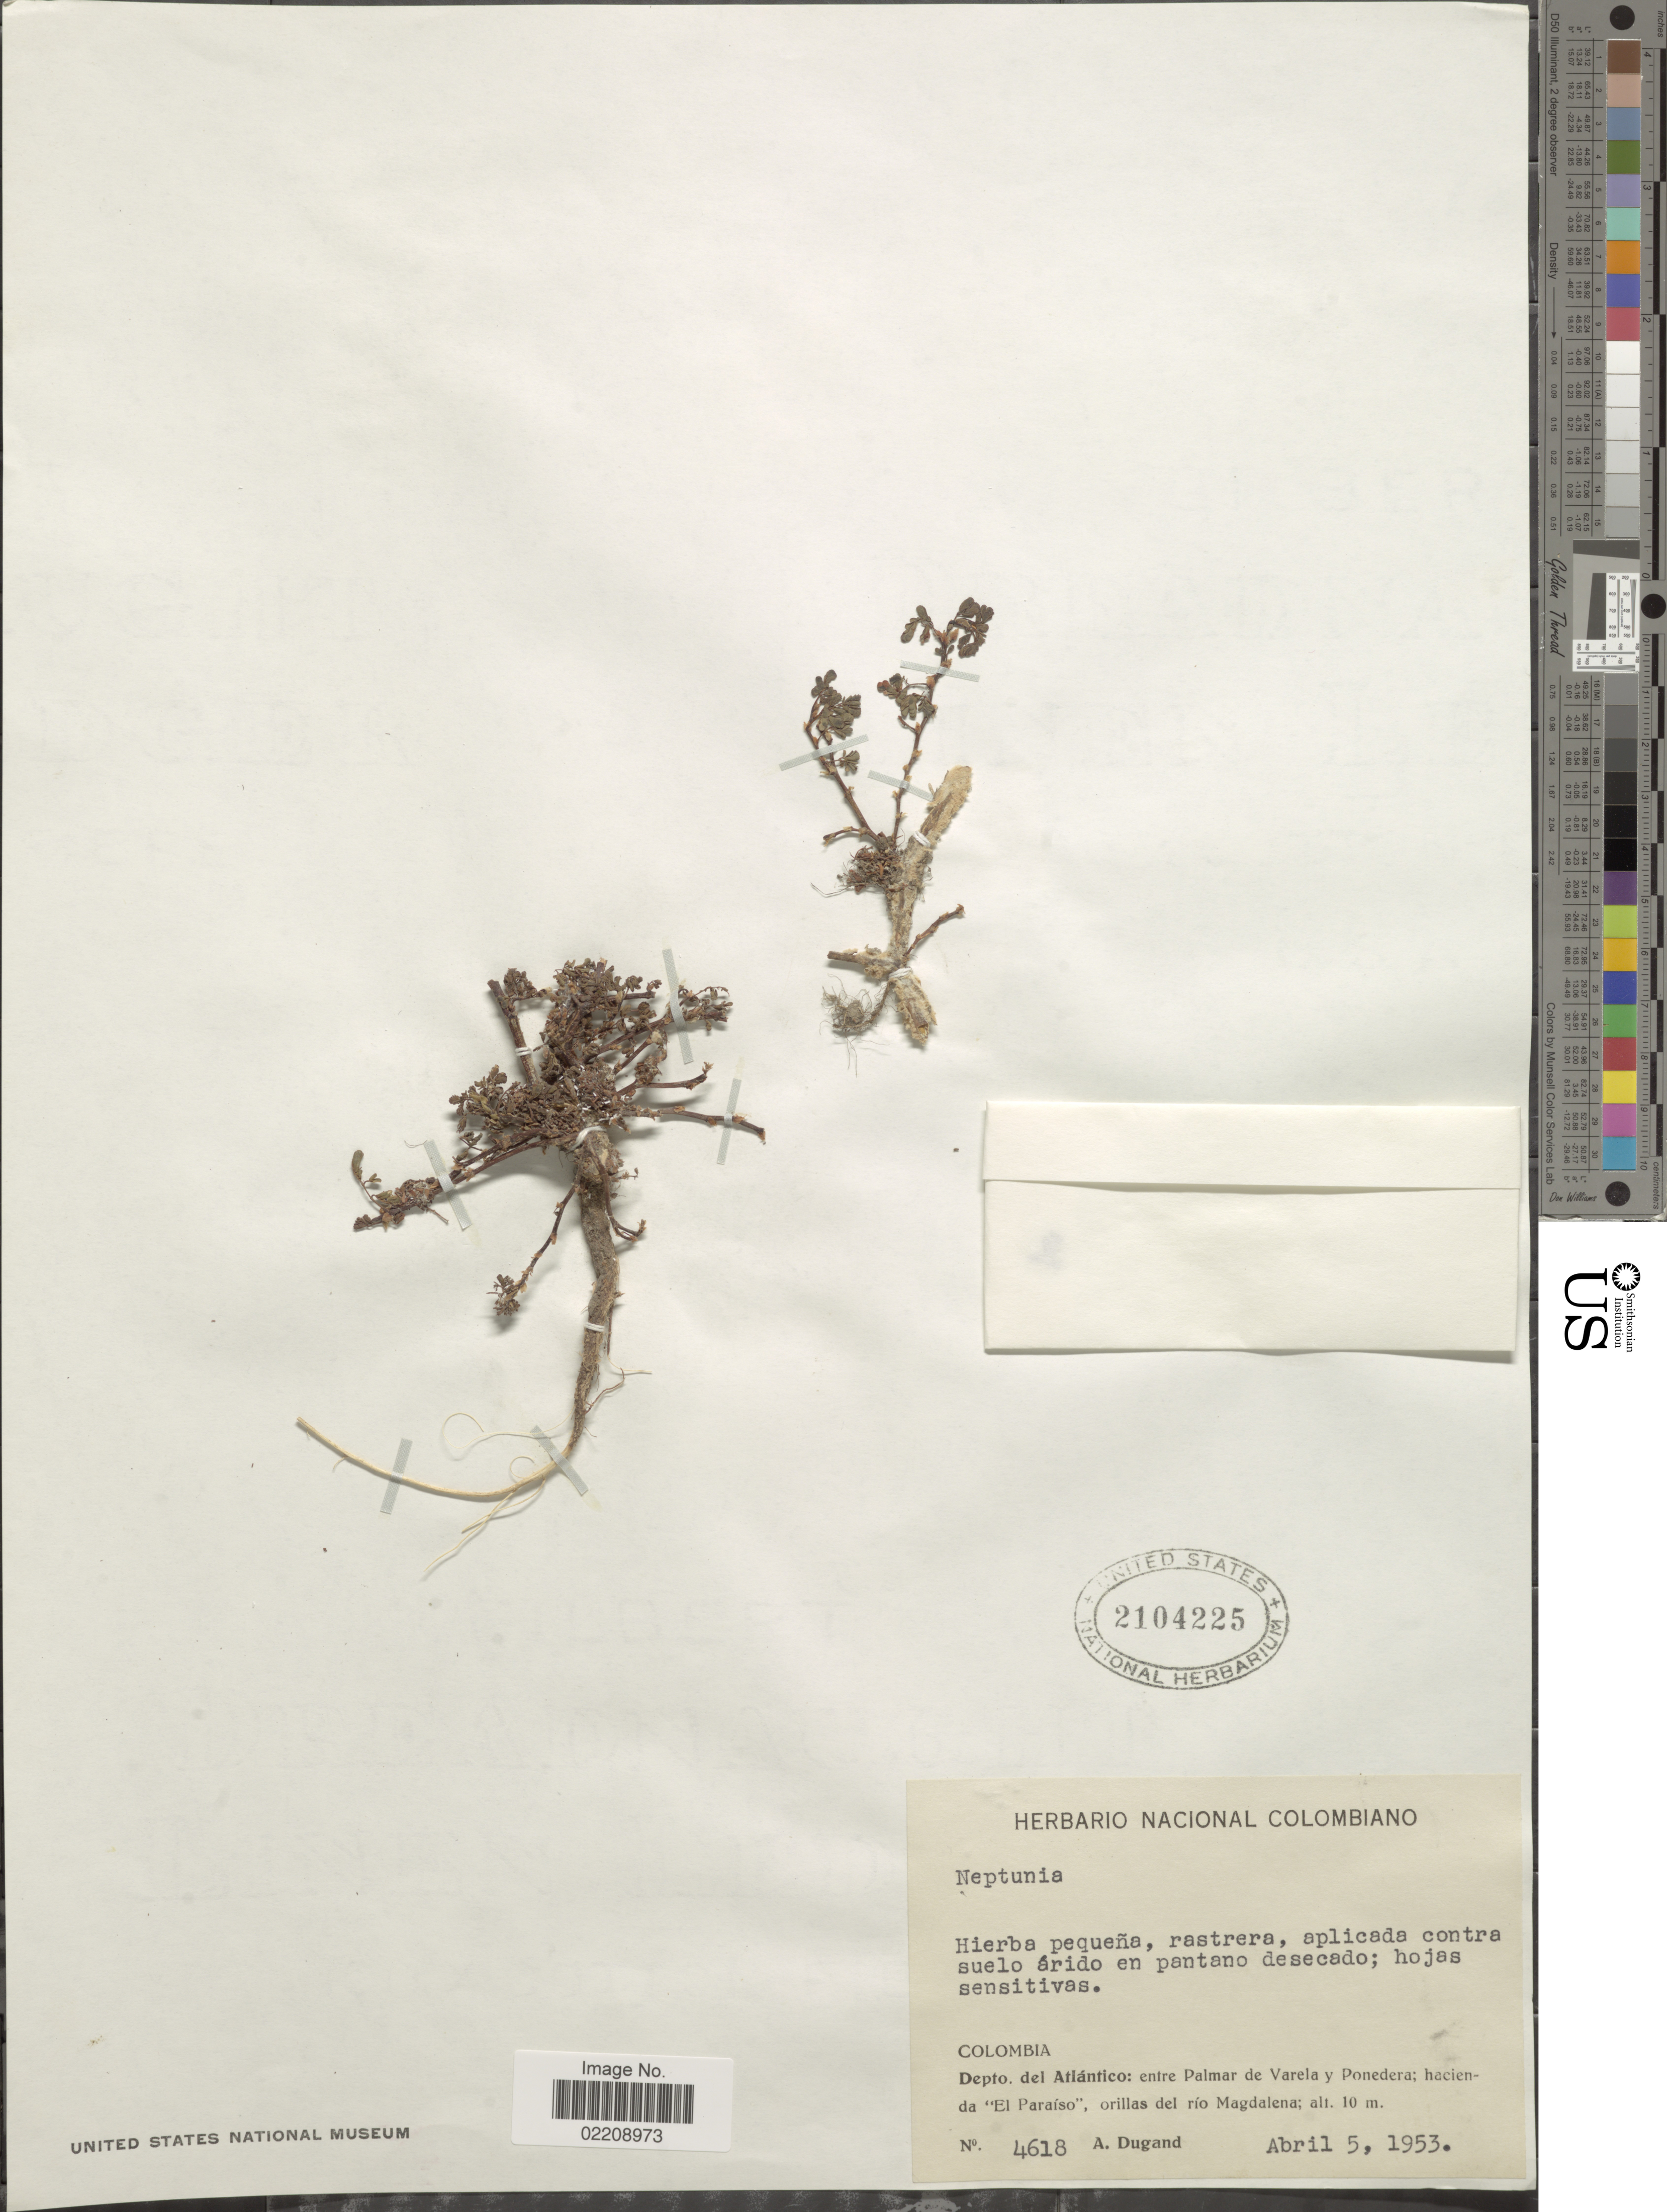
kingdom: Plantae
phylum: Tracheophyta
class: Magnoliopsida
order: Fabales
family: Fabaceae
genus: Neptunia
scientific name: Neptunia sp.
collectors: A. Dugand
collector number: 4618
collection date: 1953-04-05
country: Colombia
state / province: Atlántico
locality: Entre Palmar de Varela y Ponedera; hacienda "El Paraiso", orillas del rio Magdalena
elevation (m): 10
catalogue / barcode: US 2104225